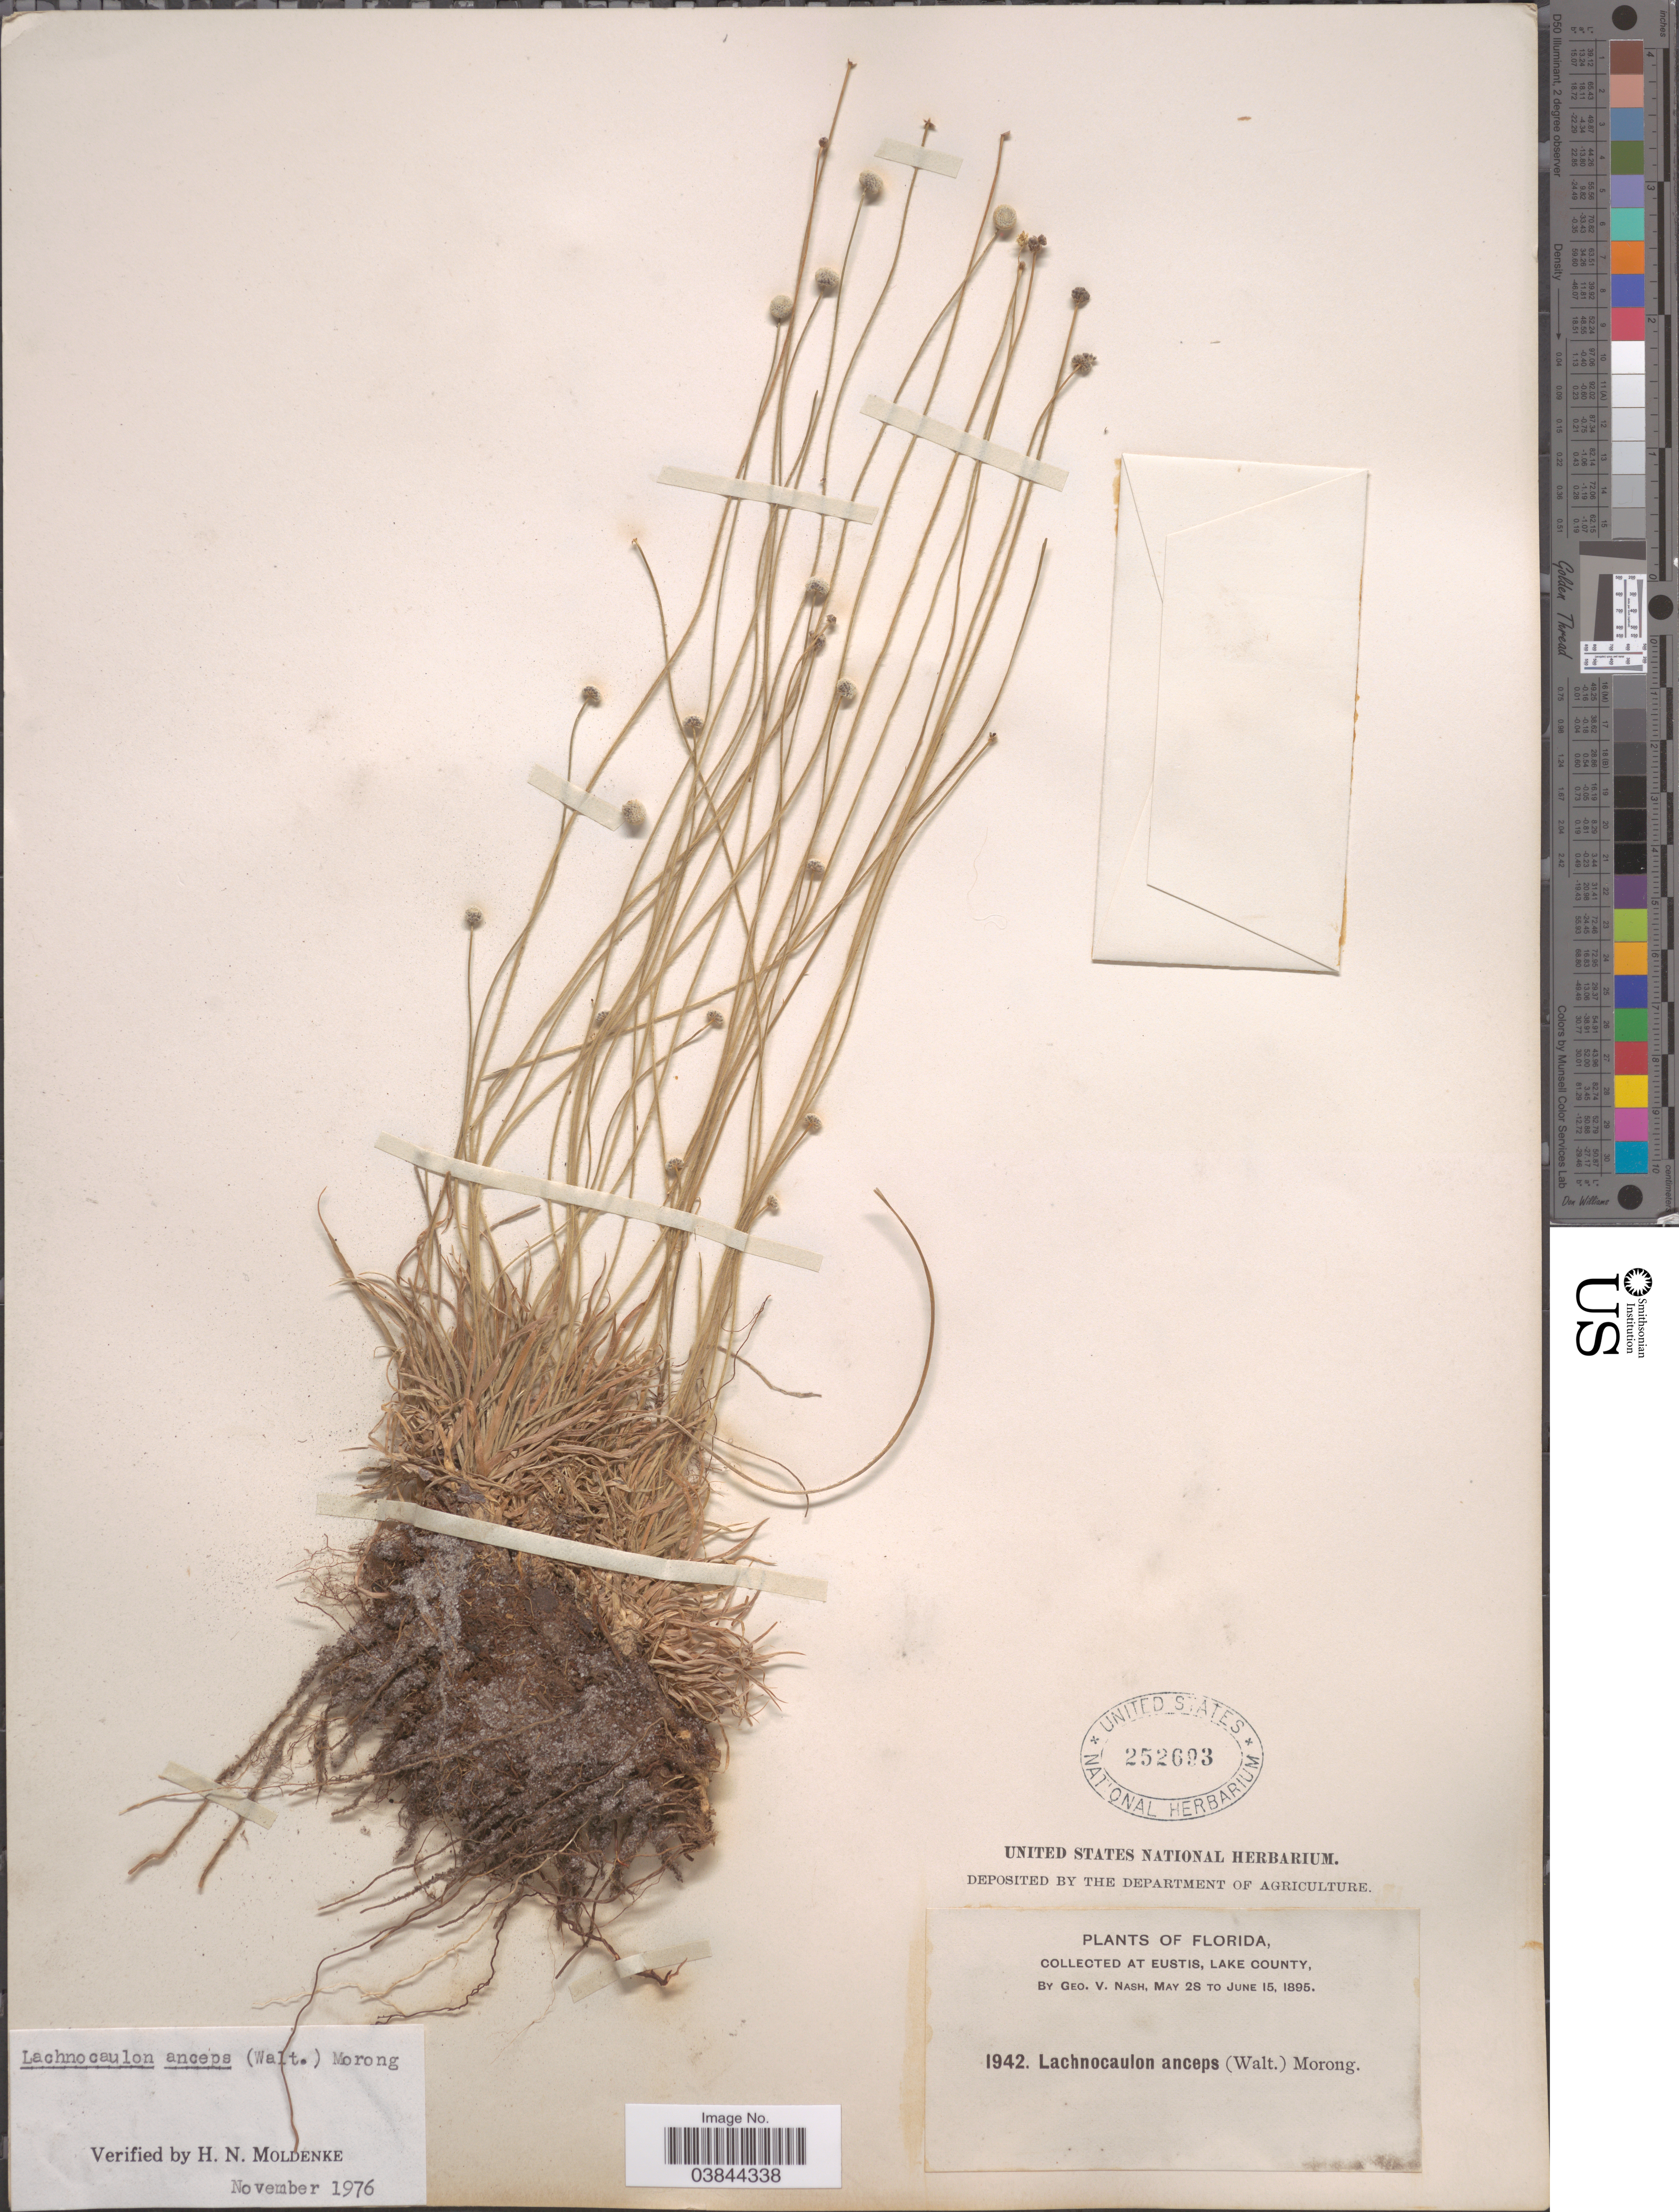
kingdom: Plantae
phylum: Tracheophyta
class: Liliopsida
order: Poales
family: Eriocaulaceae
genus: Lachnocaulon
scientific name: Lachnocaulon anceps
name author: (Walter) Morong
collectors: G. V. Nash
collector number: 1942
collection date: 1895-05-28/1895-06-15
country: United States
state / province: Florida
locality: Eustis, Lake County.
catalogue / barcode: US 252693